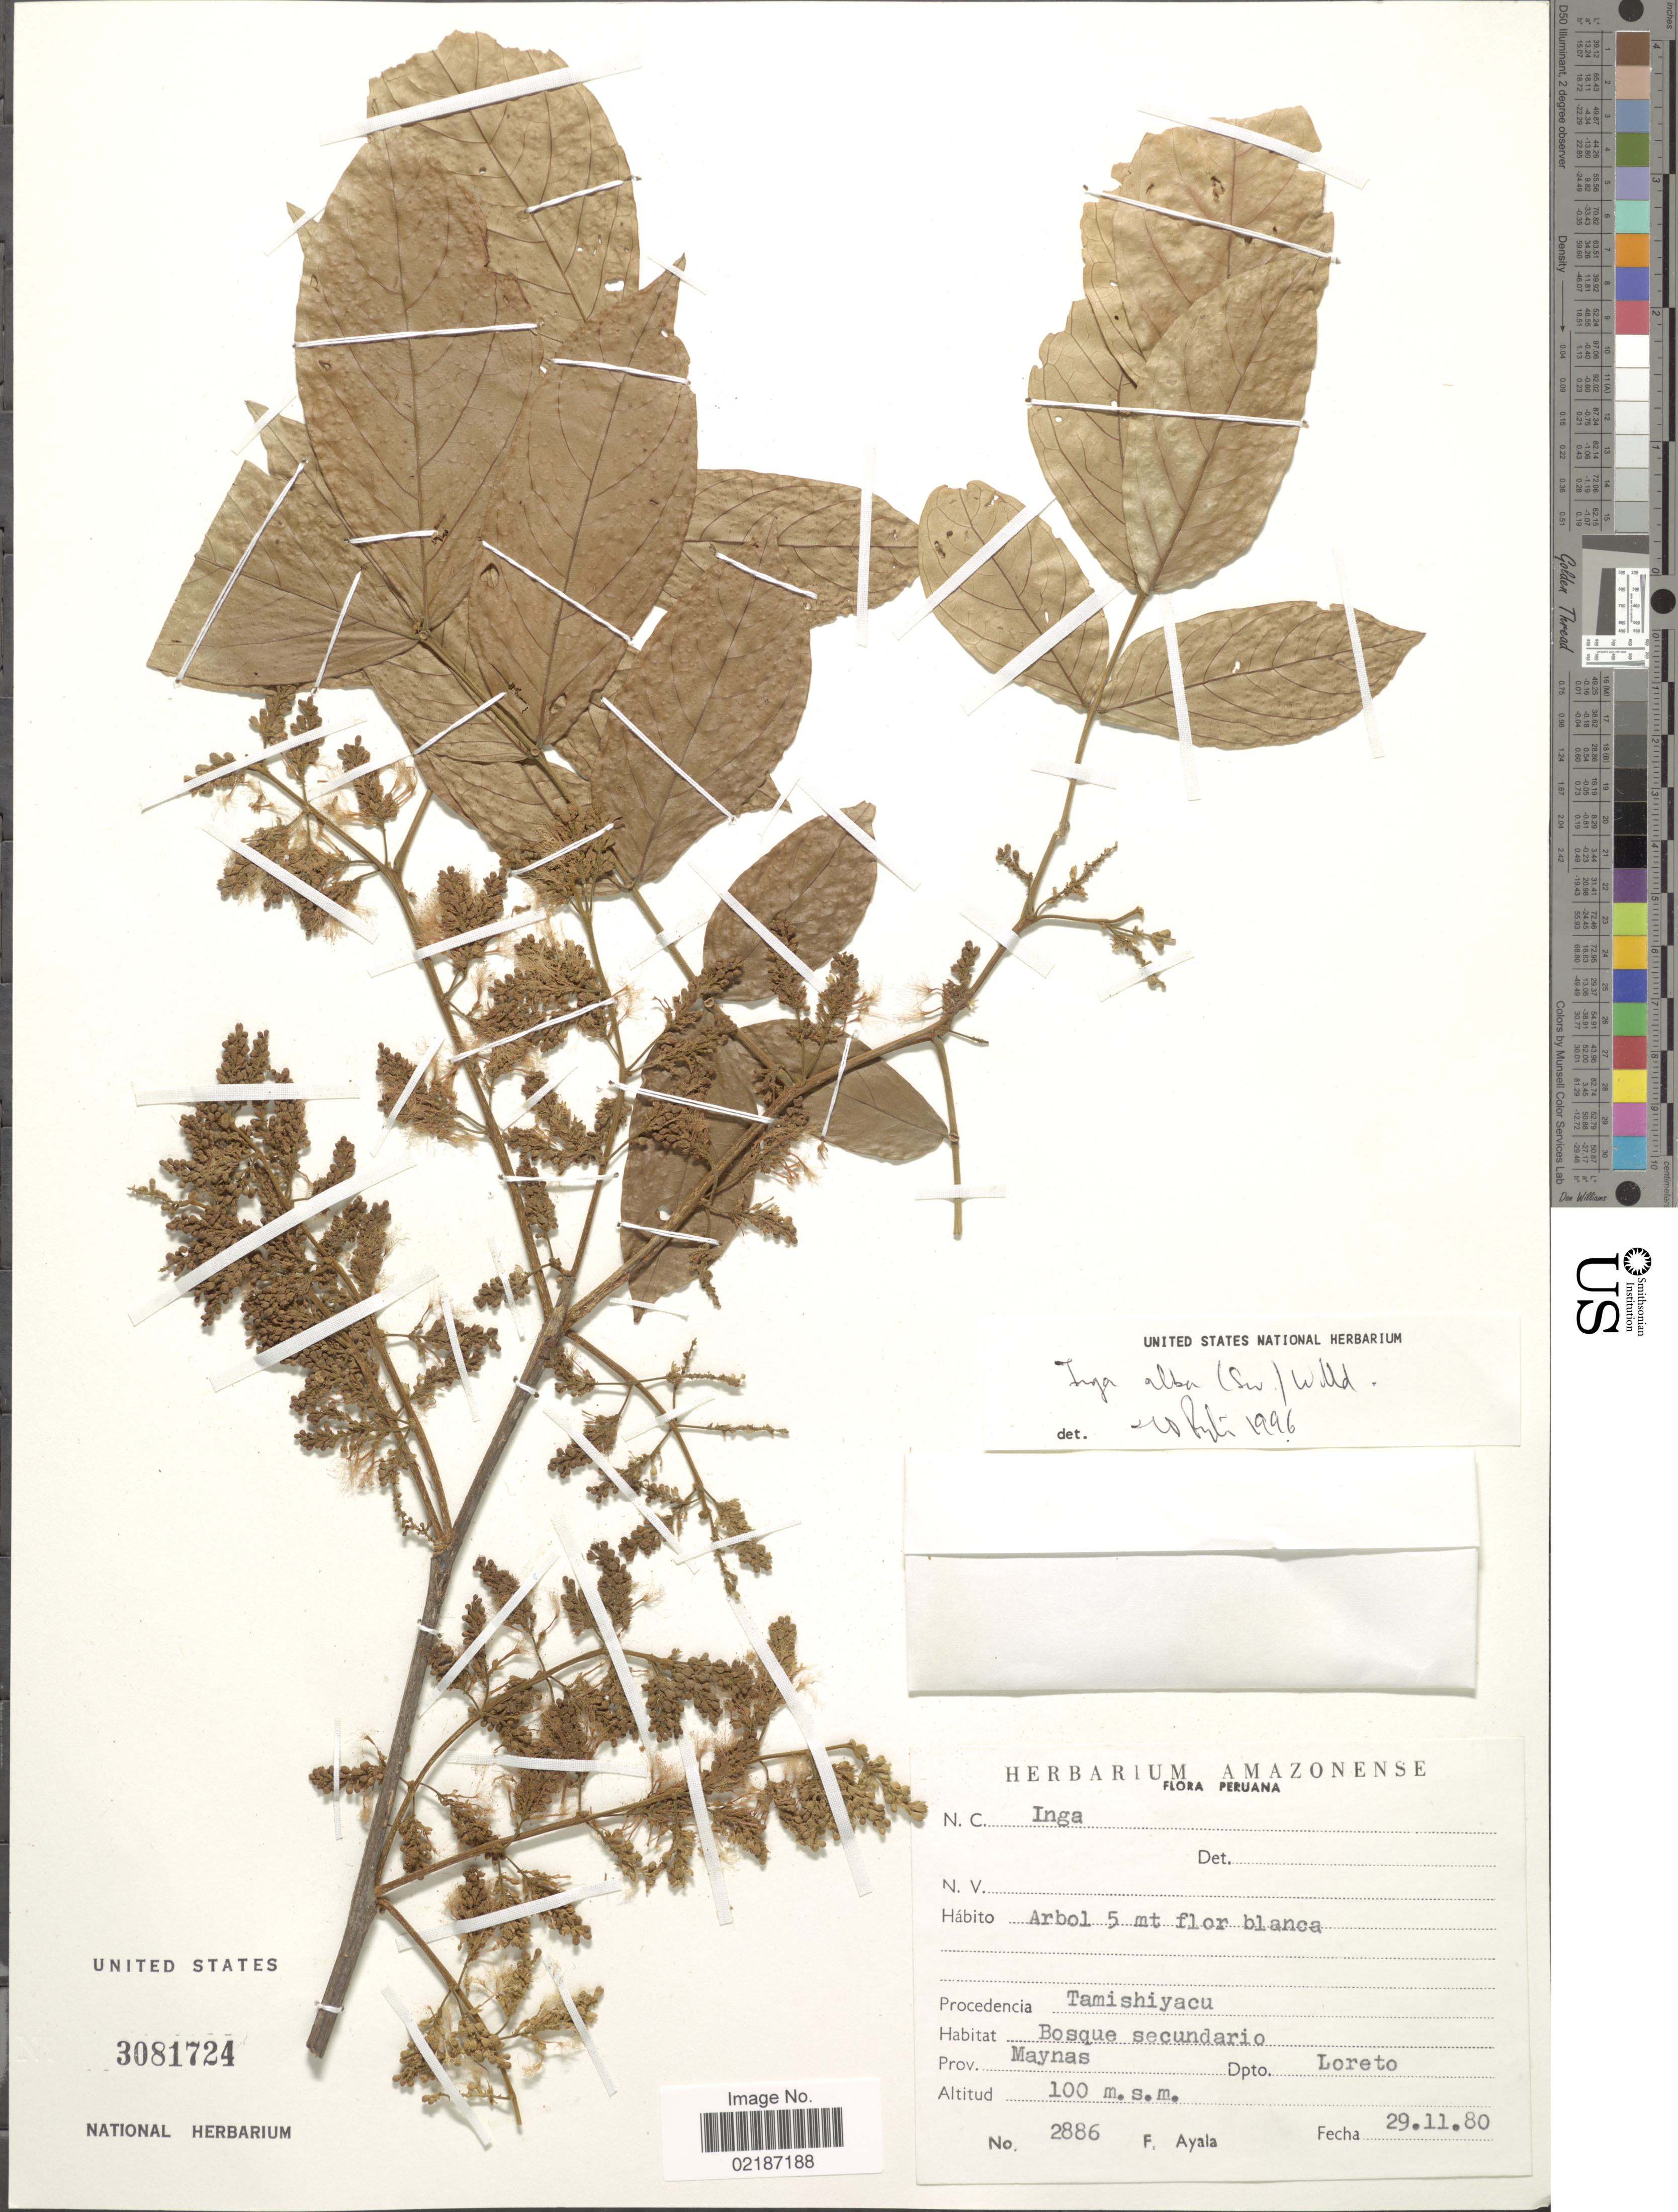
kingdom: Plantae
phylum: Tracheophyta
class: Magnoliopsida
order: Fabales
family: Fabaceae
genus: Inga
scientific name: Inga alba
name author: (Sw.) Willd.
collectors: F. Ayala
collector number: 2886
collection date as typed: Transcribed d/m/y: 29/11/80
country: Peru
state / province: Loreto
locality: Procedencia Tamishiyacu, Bosque secundatio, Prov. Maynas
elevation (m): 100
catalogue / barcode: US 3081724